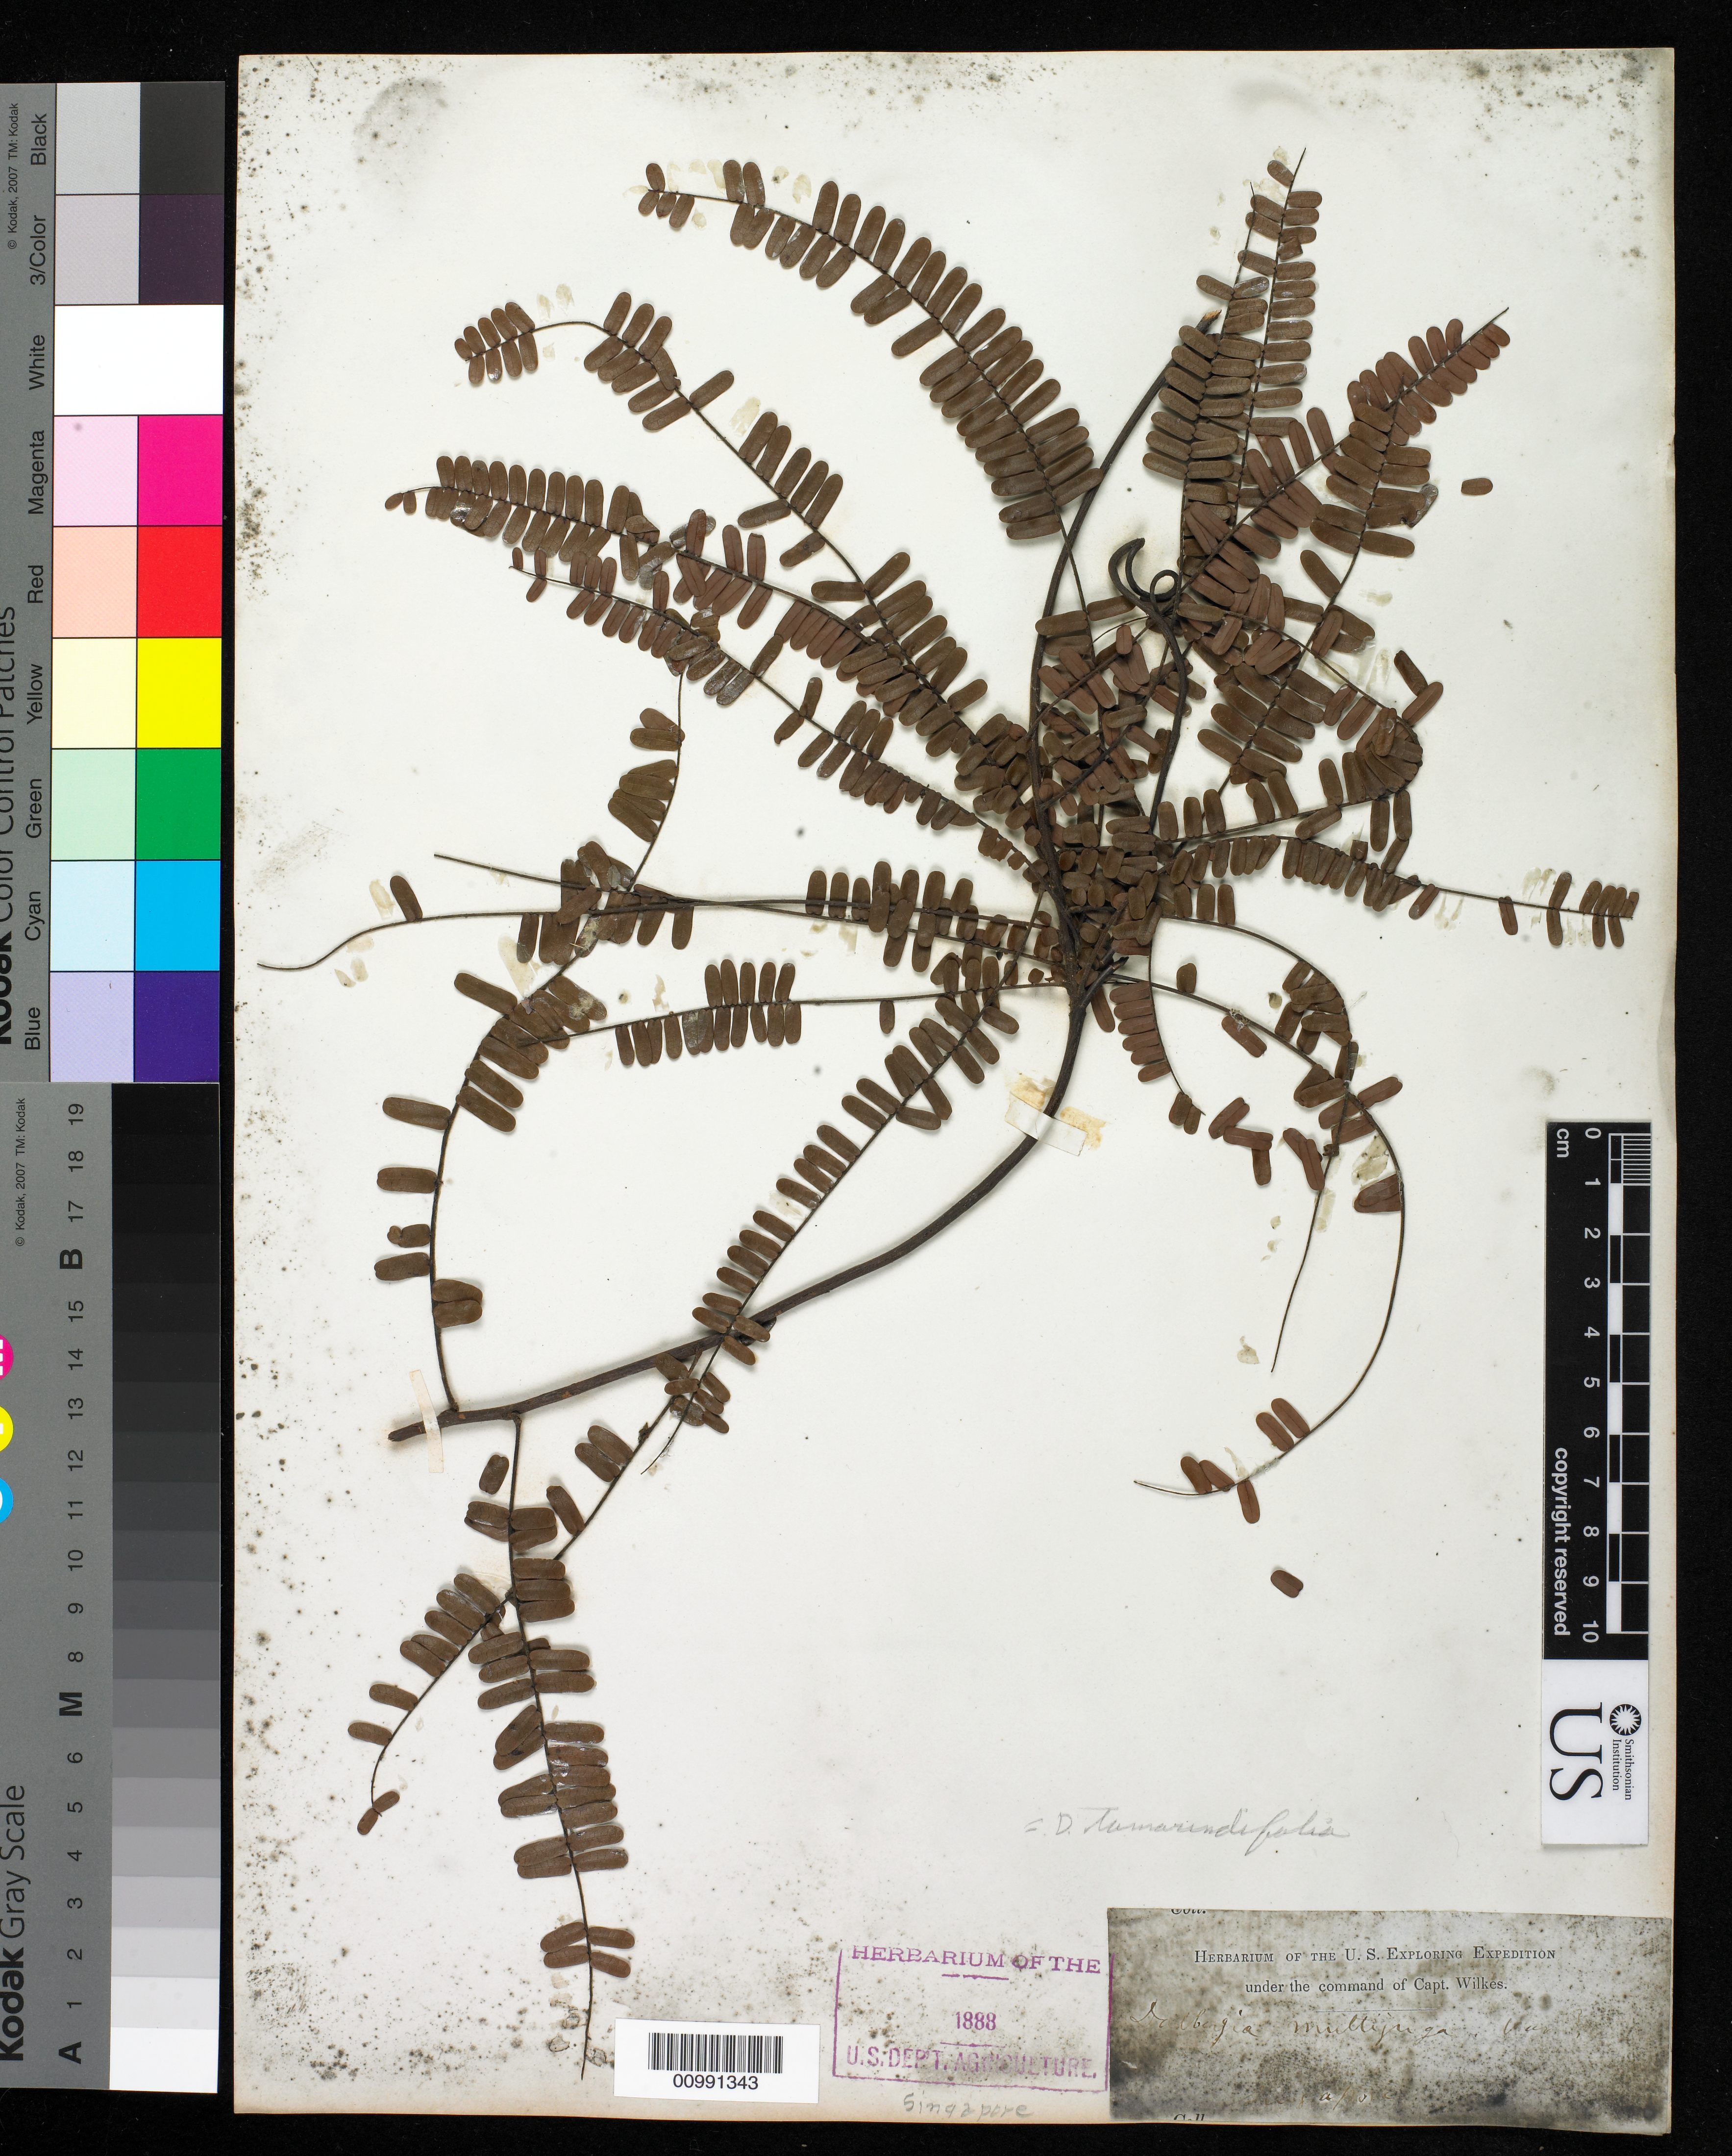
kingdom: Plantae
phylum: Tracheophyta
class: Magnoliopsida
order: Fabales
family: Fabaceae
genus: Dalbergia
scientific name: Dalbergia pinnata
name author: (Lour.) Prain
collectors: Wilkes Explor. Exped.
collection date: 1838/1842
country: Singapore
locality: Singapore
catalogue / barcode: US 98504